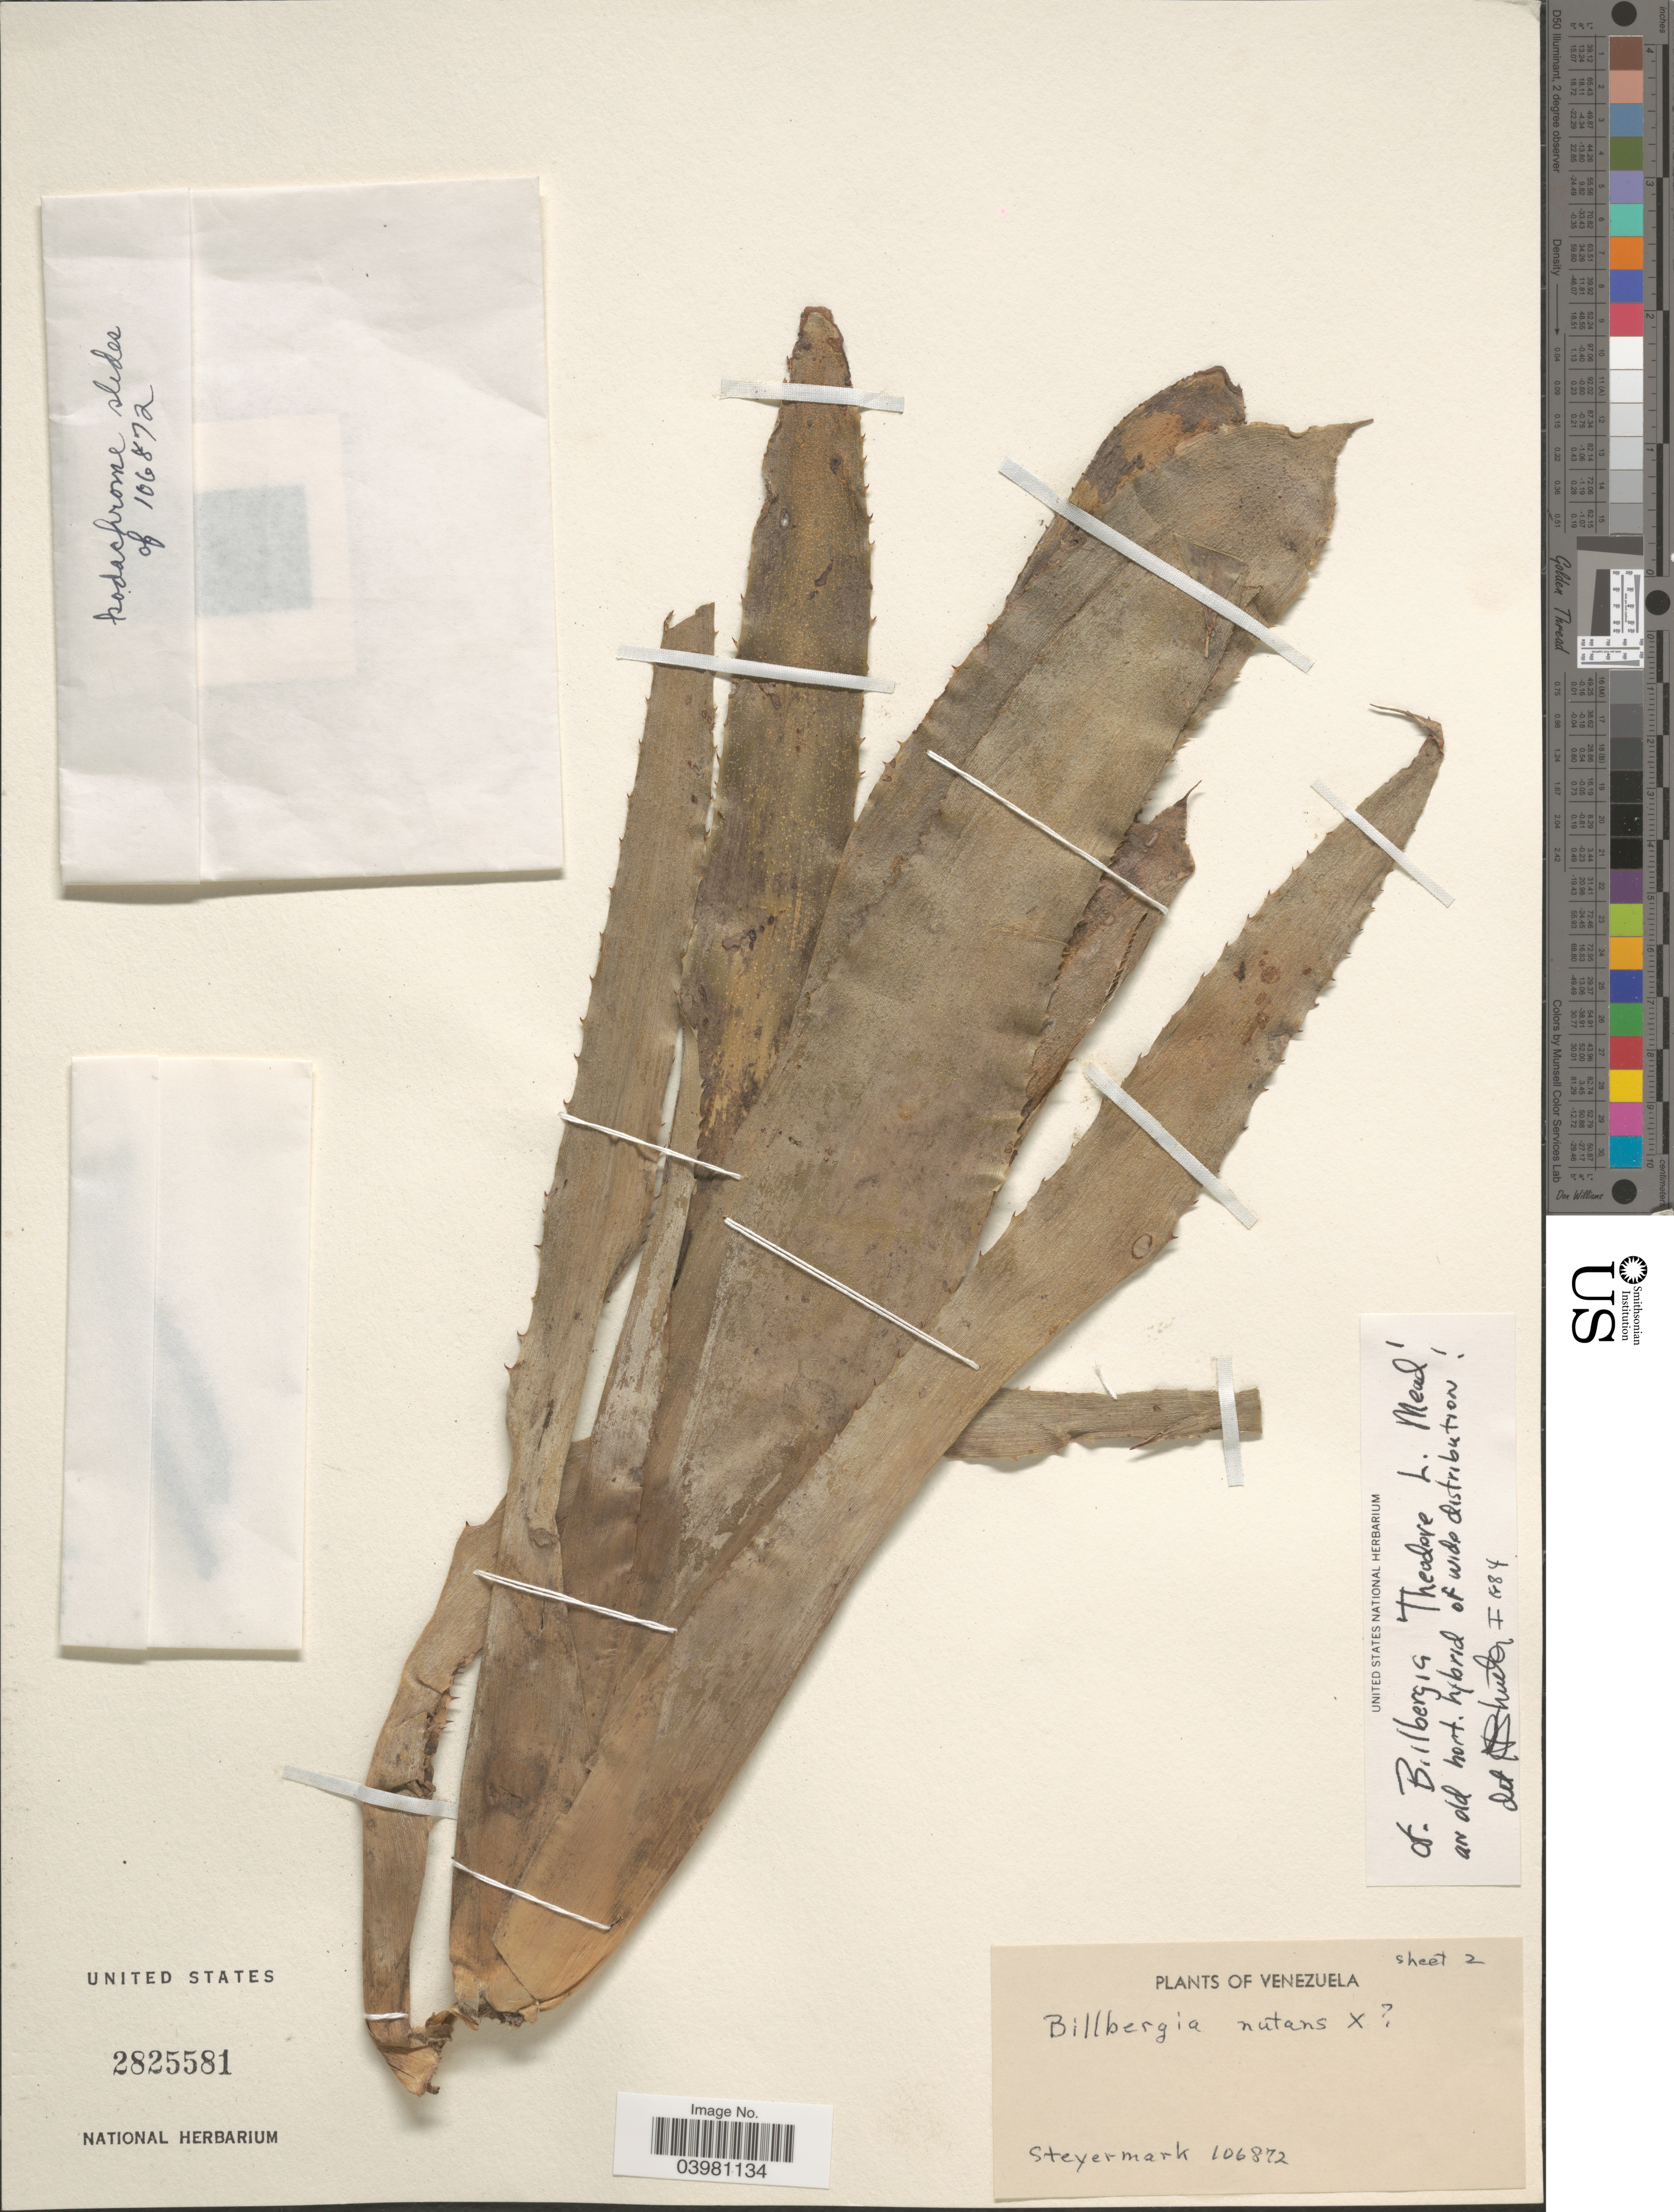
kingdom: Plantae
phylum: Tracheophyta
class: Liliopsida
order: Poales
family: Bromeliaceae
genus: Billbergia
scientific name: Billbergia 'Theodore L. Mead'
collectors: Steyermark, --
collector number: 106872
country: Venezuela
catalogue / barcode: US 2825581